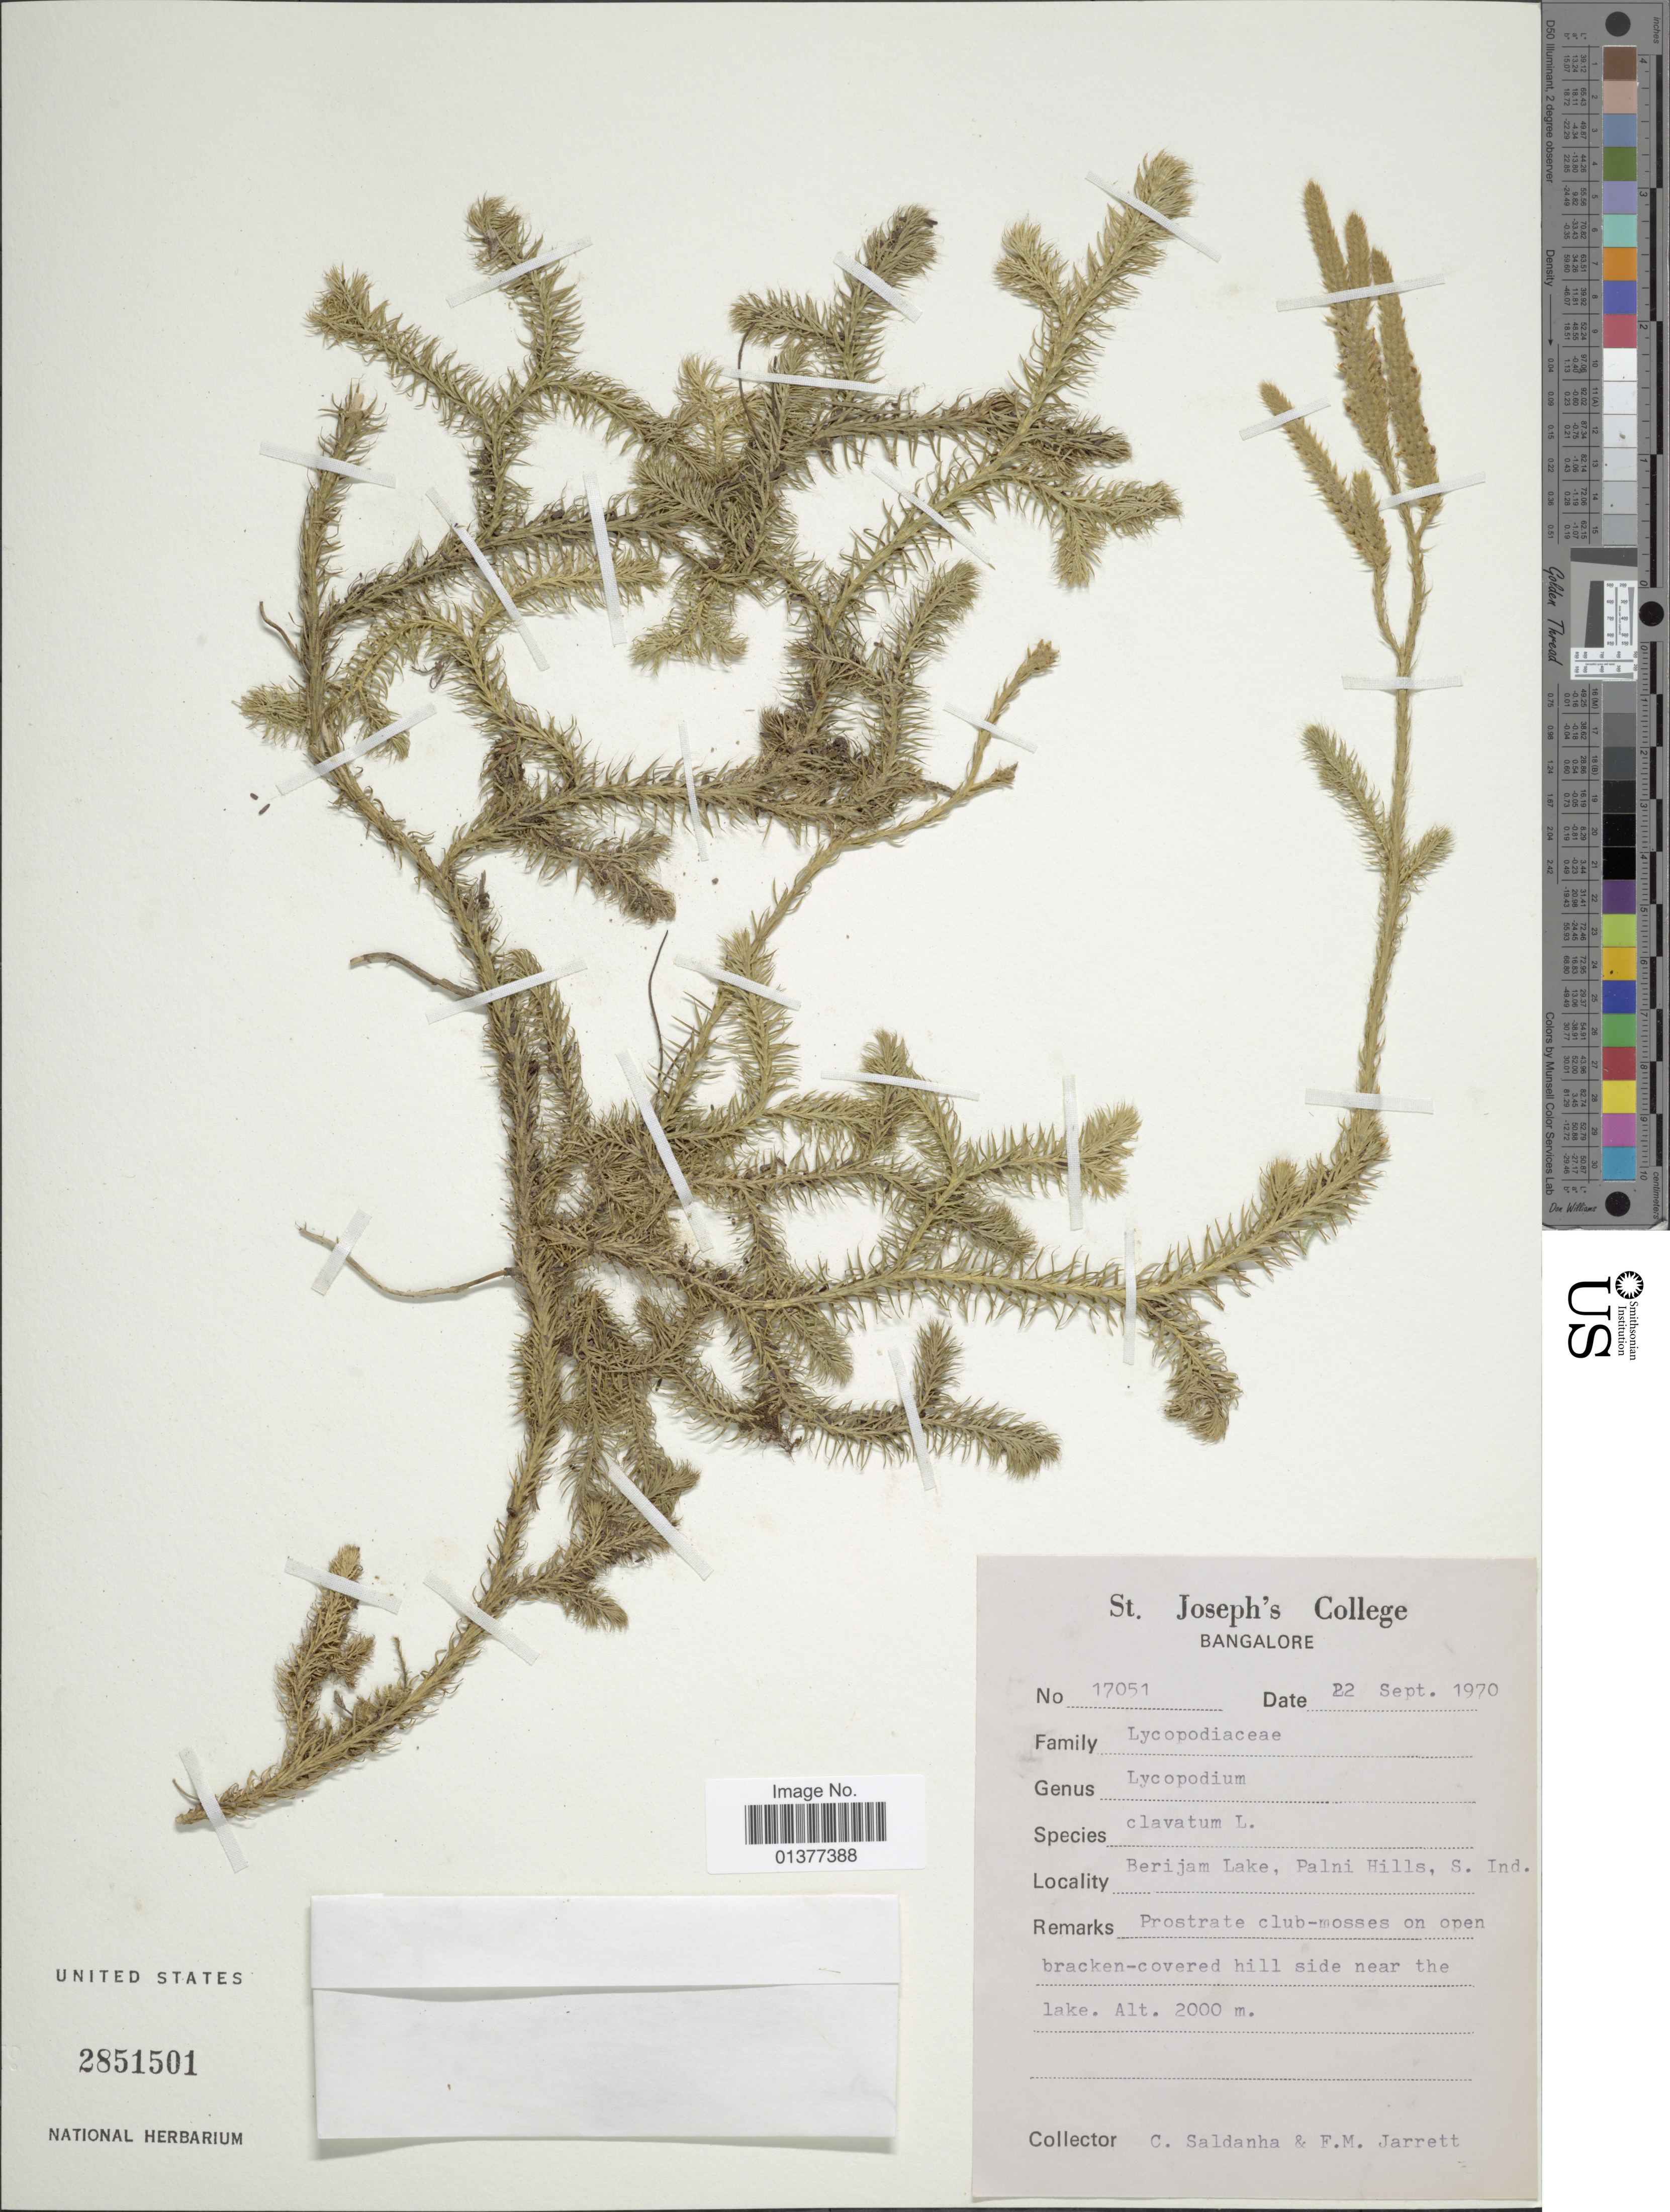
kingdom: Plantae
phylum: Tracheophyta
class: Lycopodiopsida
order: Lycopodiales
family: Lycopodiaceae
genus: Lycopodium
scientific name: Lycopodium clavatum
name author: L.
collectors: C. Saldanha & F. M. Jarrett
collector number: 17051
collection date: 1970-09-22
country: India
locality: Berijam Lake, Palni Hills, S. Ind.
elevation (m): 2000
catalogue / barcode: US 2851501